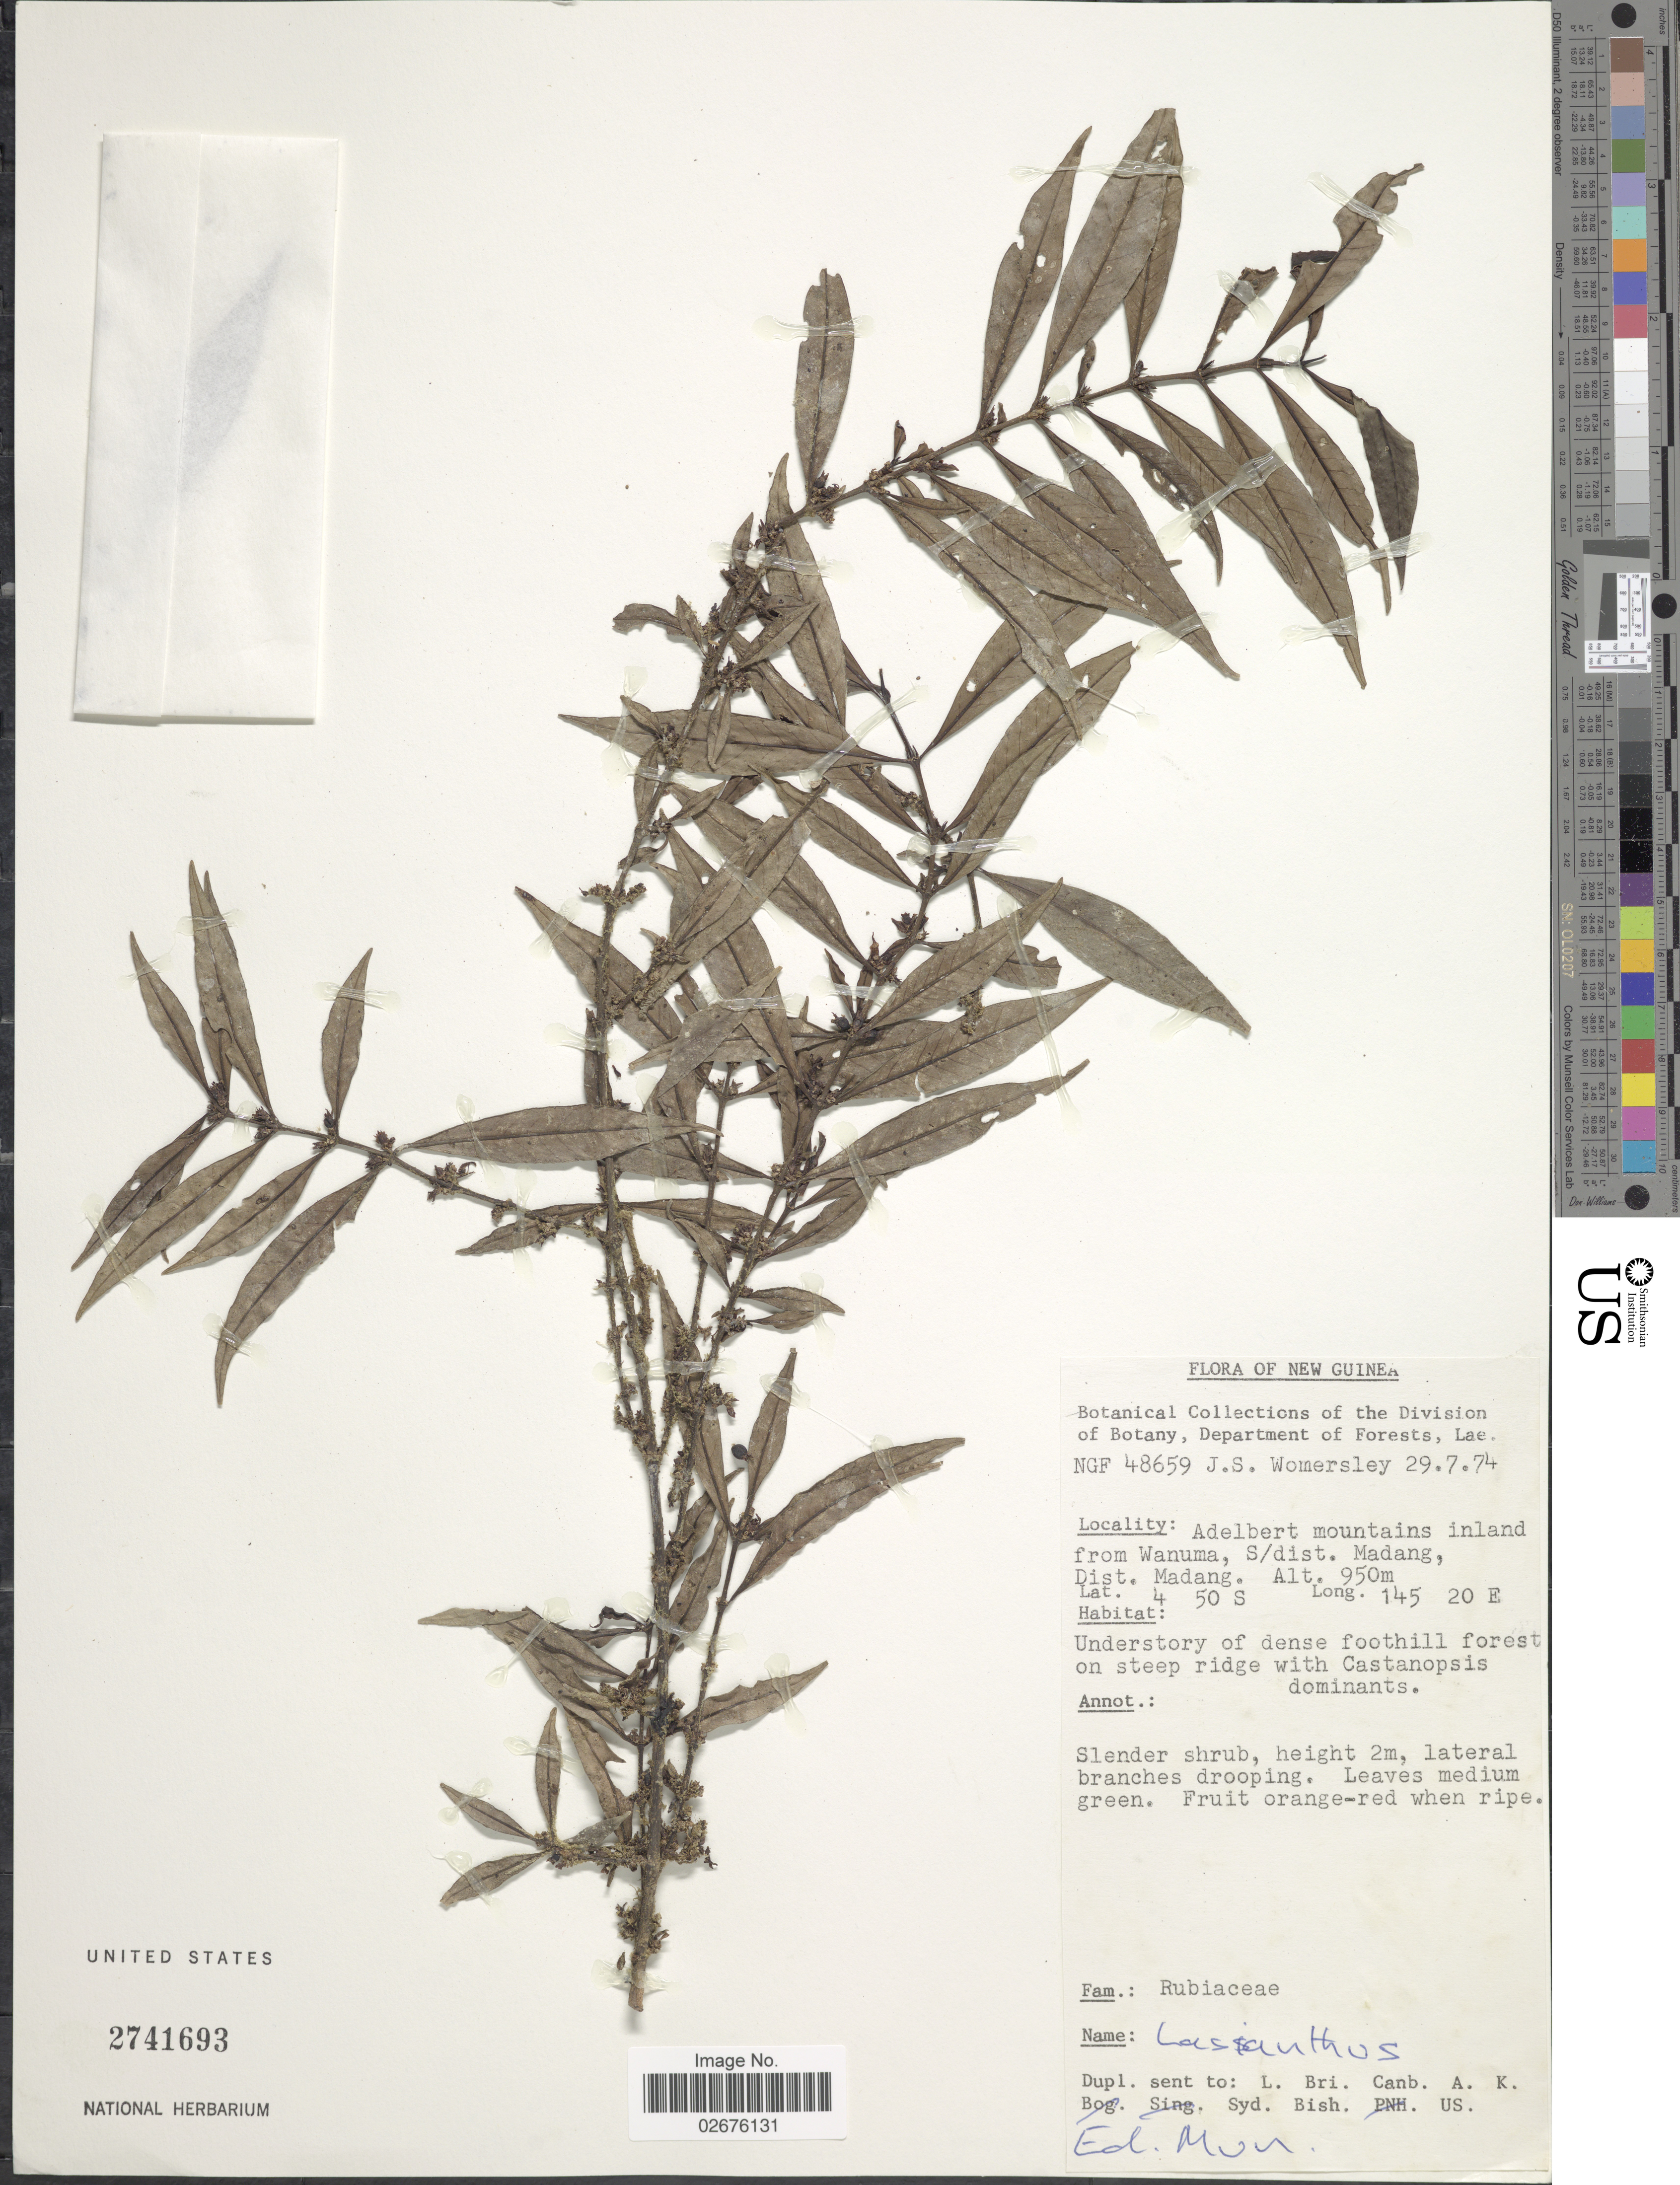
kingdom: Plantae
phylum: Tracheophyta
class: Magnoliopsida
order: Gentianales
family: Rubiaceae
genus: Lasianthus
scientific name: Lasianthus sp.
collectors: J. S. Womersley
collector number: NGF 48659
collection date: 1974-07-29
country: Papua New Guinea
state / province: Madang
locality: New Guinea. Adelbert mountains inland from Wanuma, S/dist. Madang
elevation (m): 950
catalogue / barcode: US 2741693